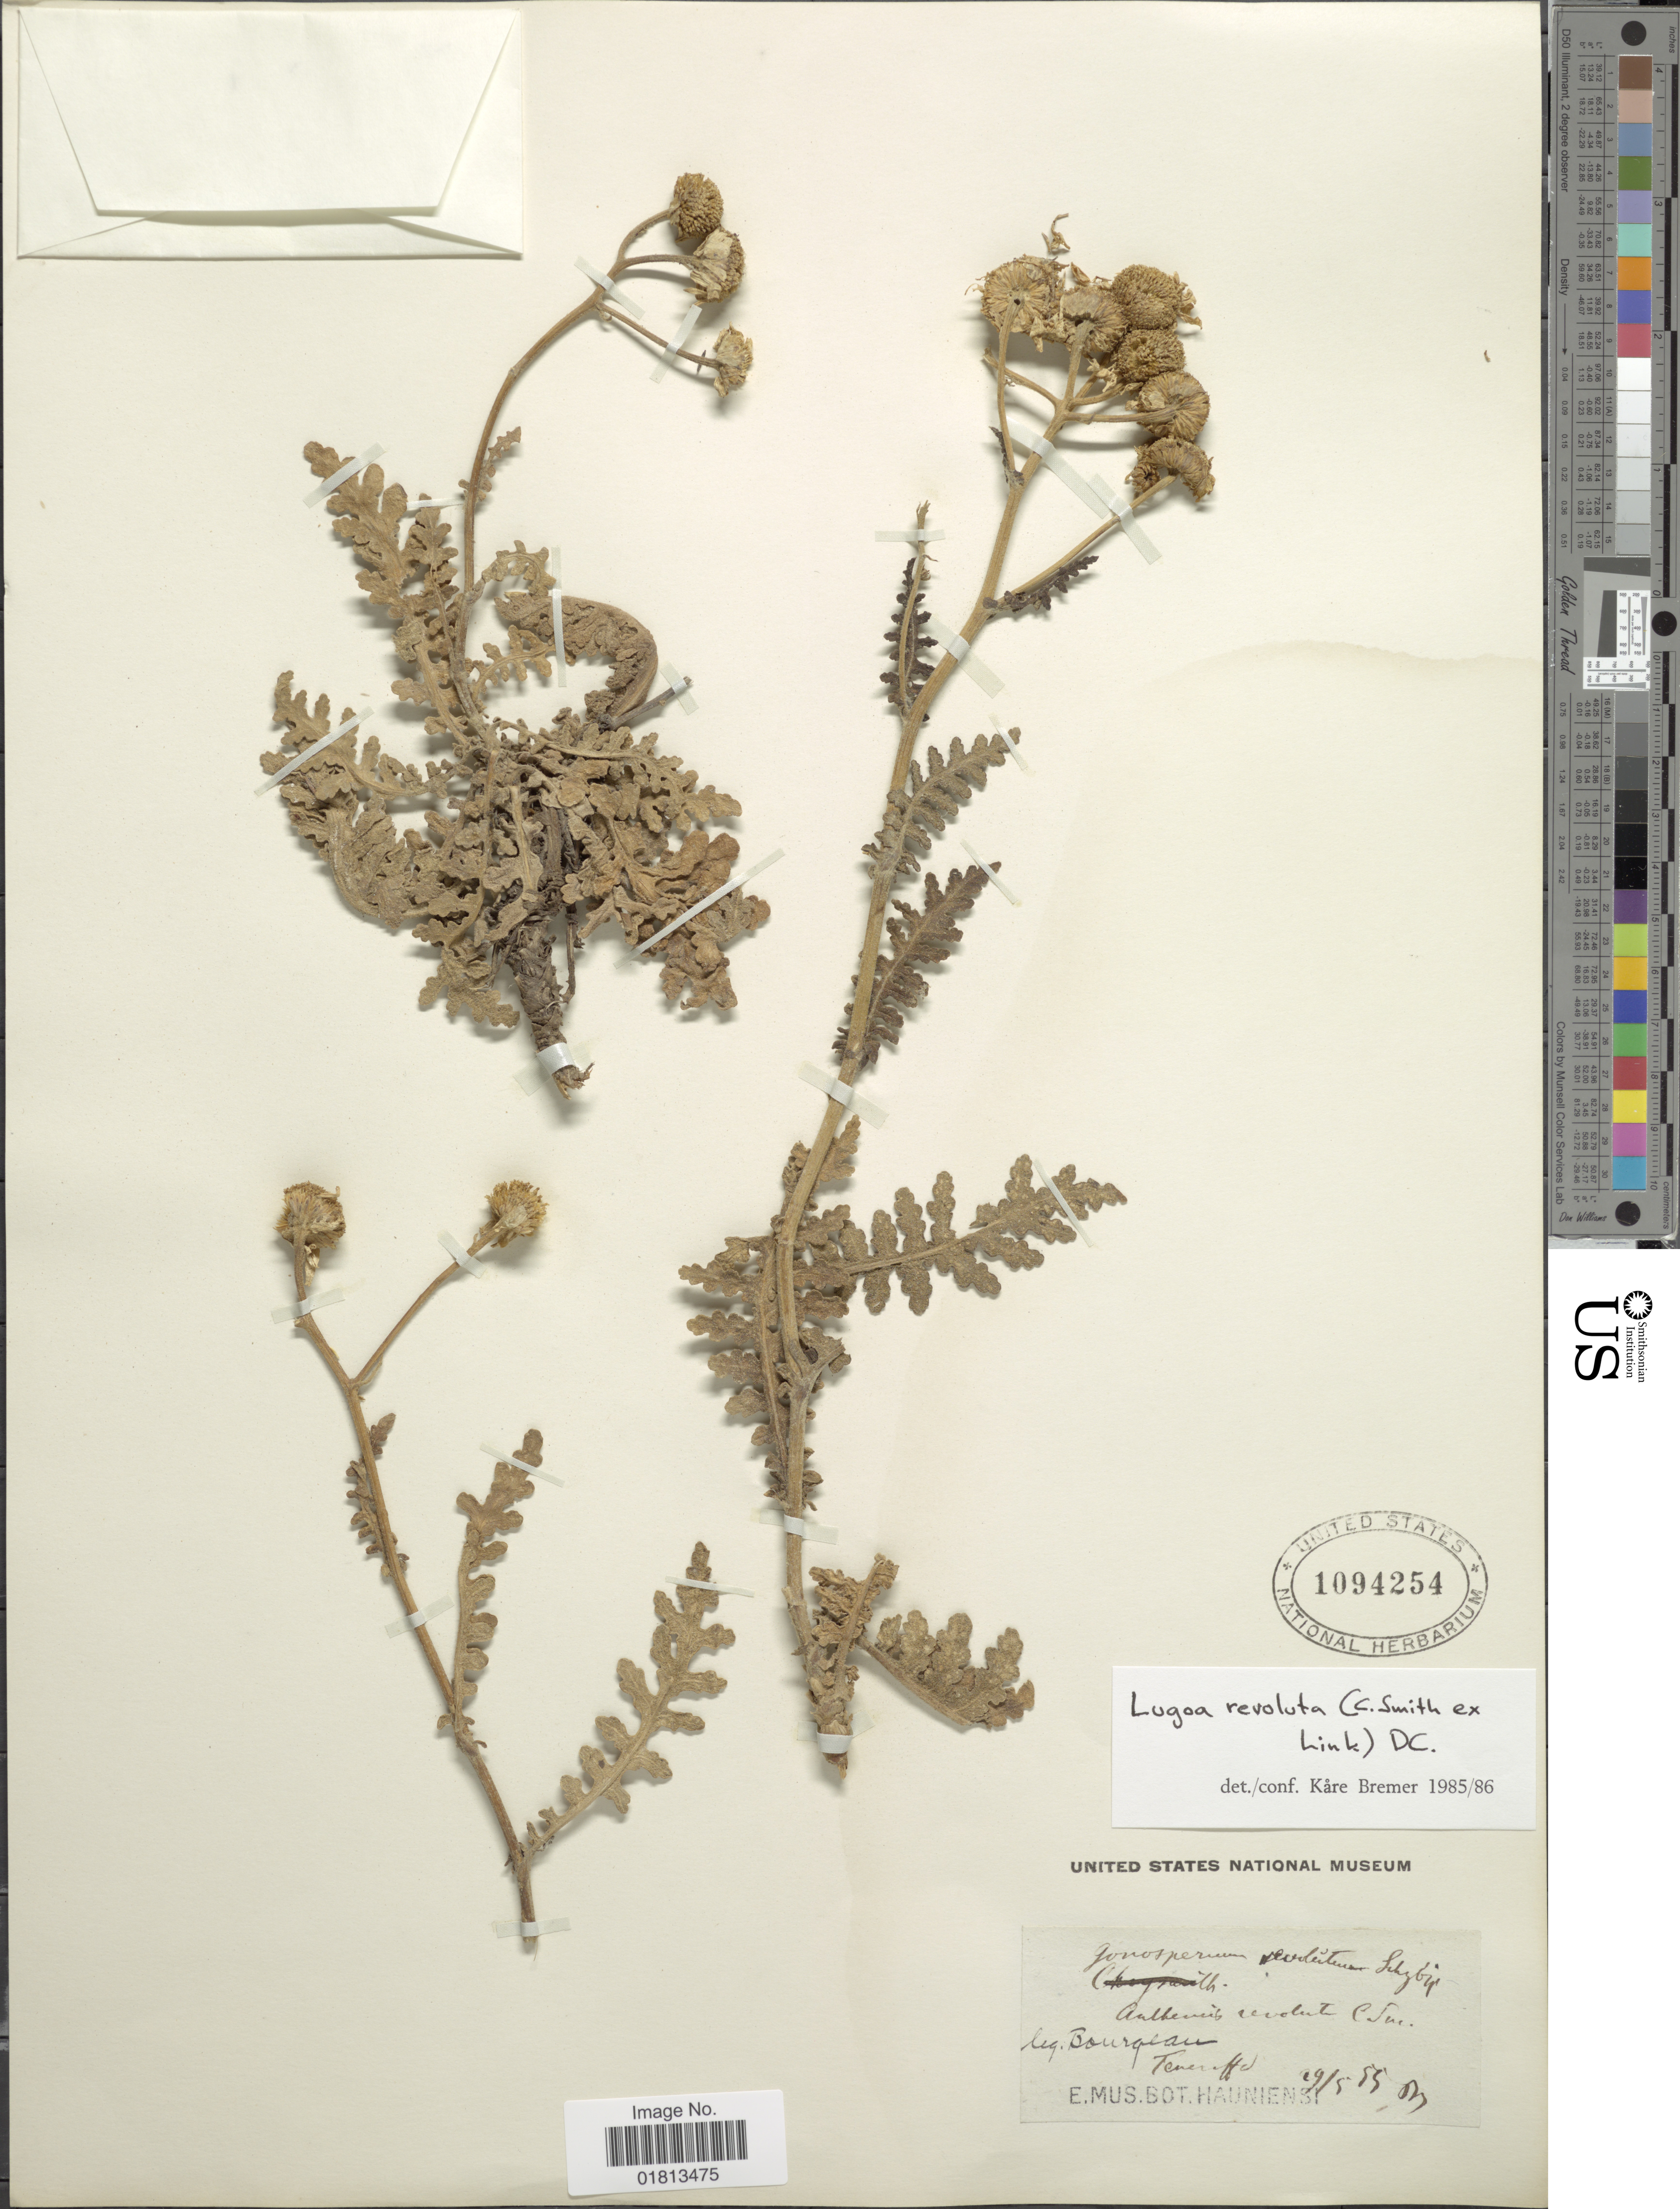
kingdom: Plantae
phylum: Tracheophyta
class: Magnoliopsida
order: Asterales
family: Asteraceae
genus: Lugoa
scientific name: Lugoa revoluta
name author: (C. Sm. ex Link) DC.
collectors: -. Bourgeau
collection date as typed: Transcribed d/m/y: 19/5/55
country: Spain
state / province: Canarias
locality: Tenerife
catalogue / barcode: US 1094254